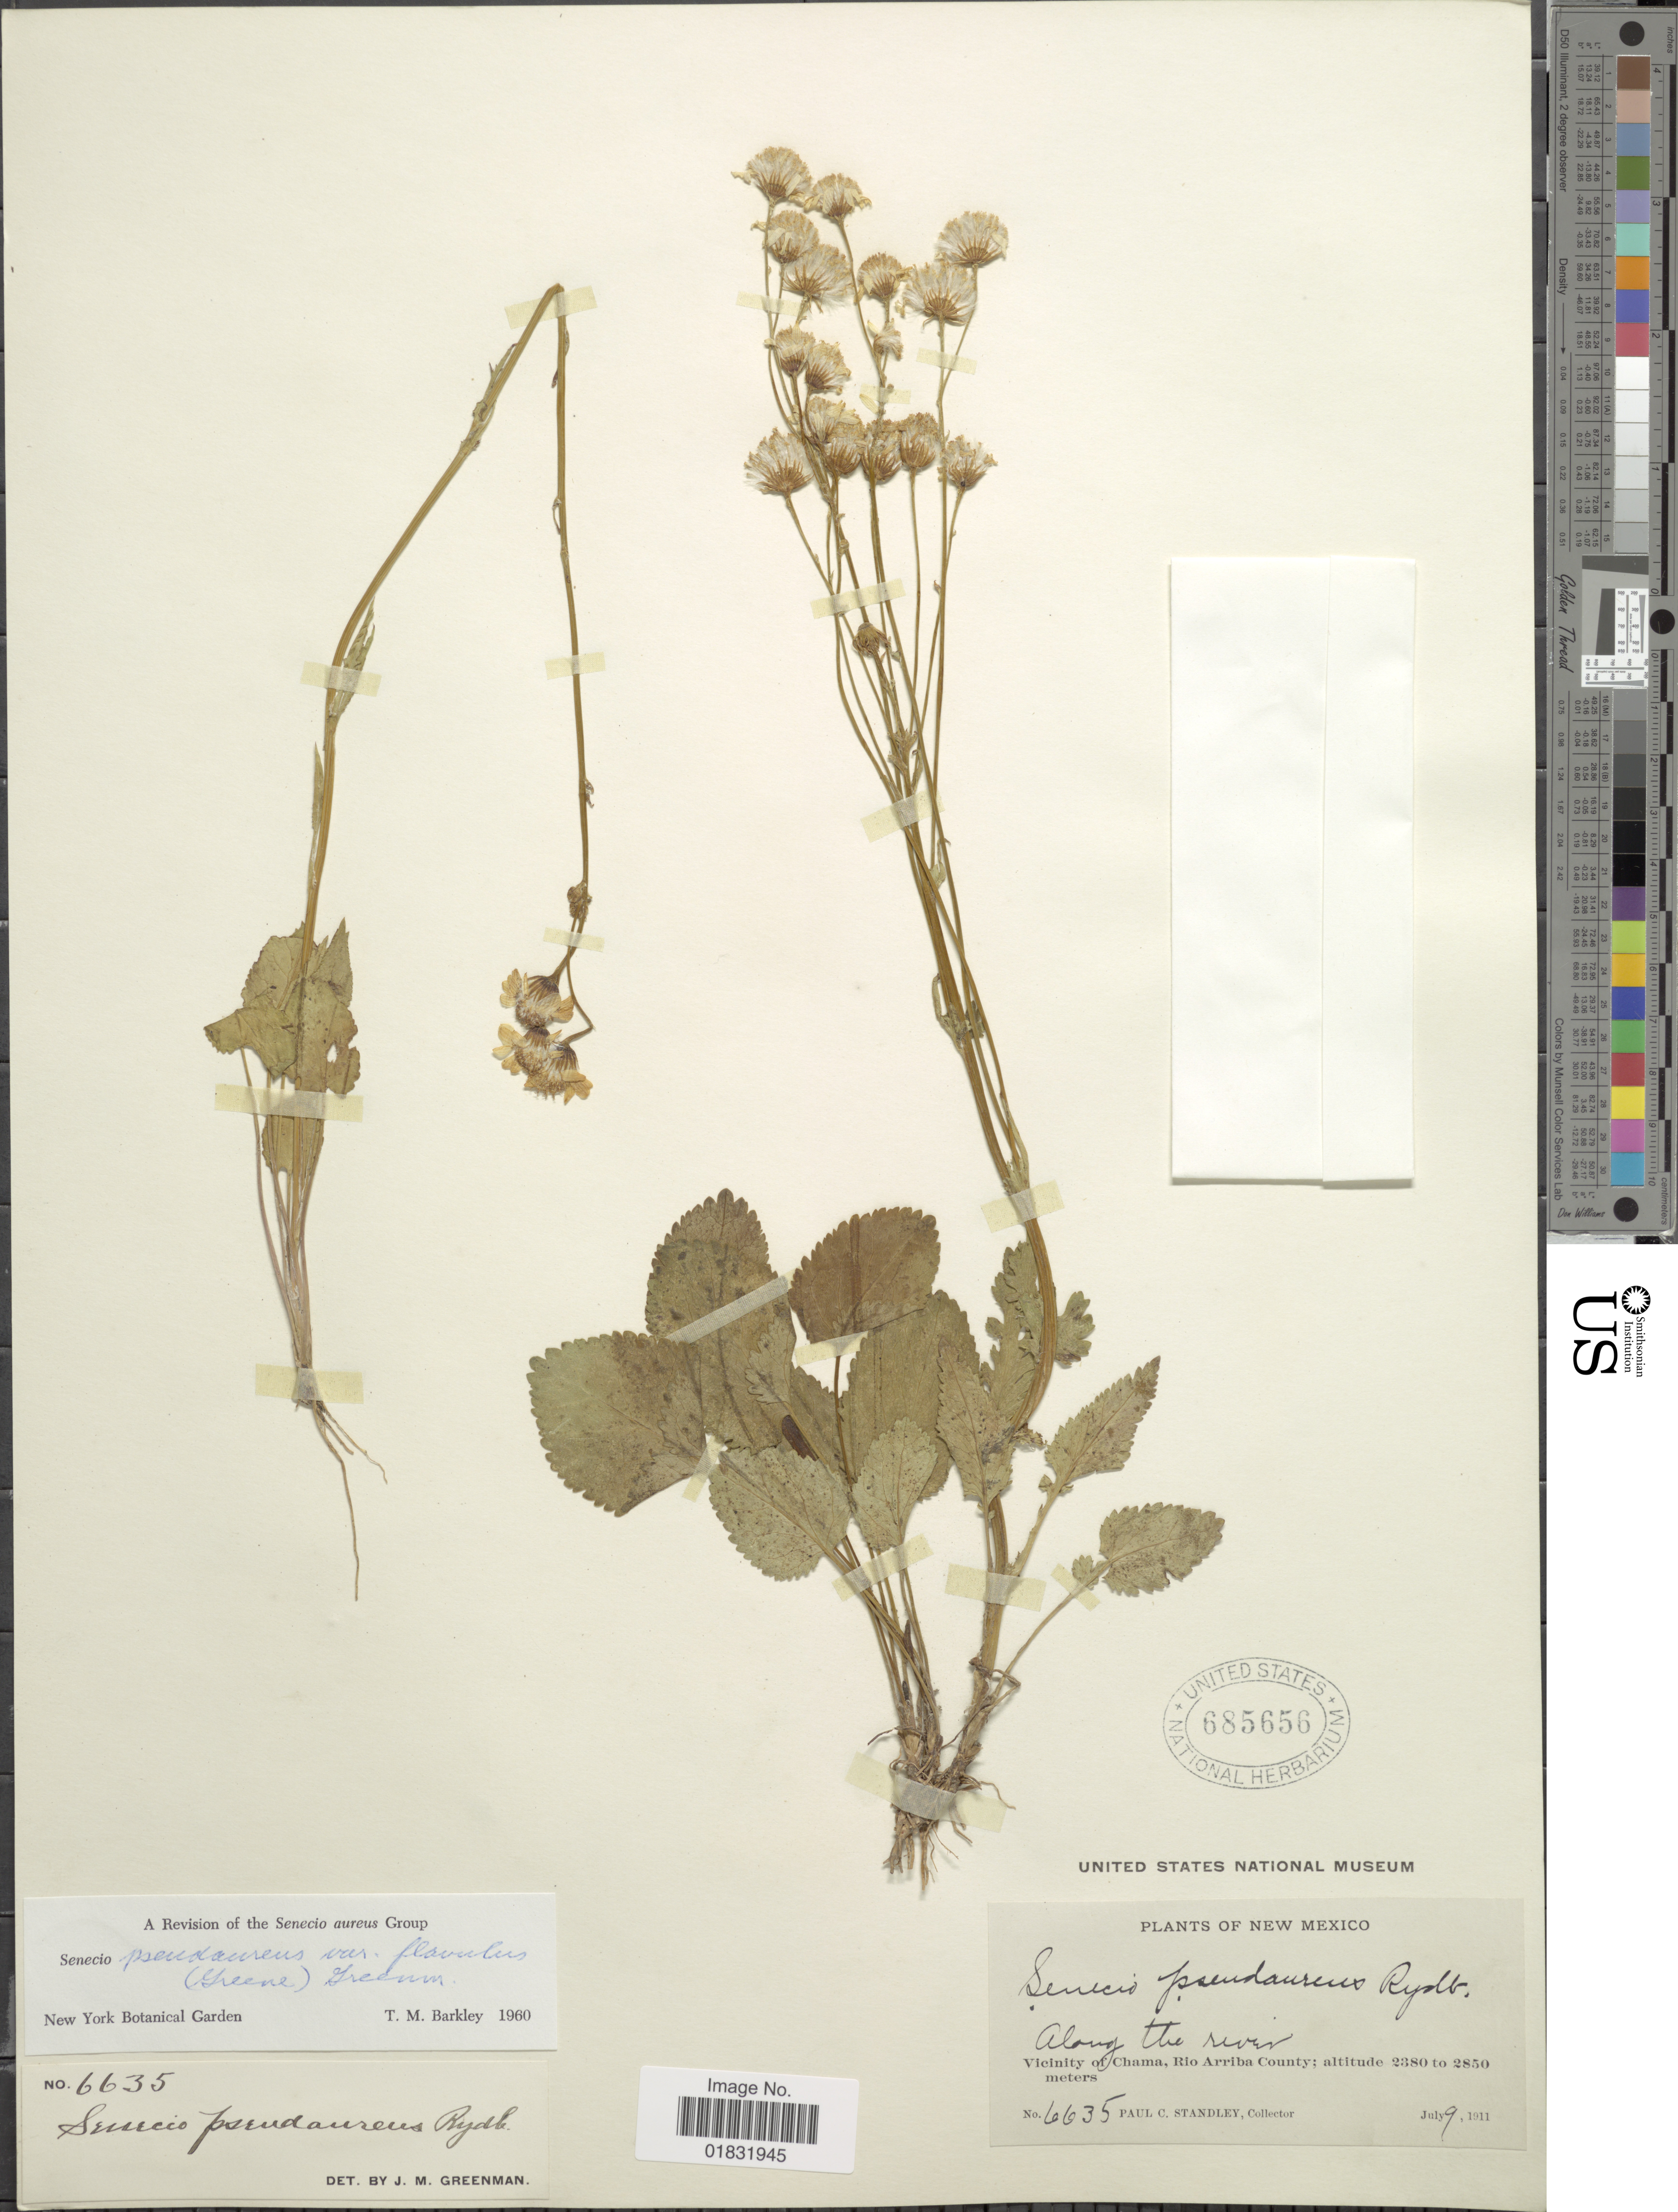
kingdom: Plantae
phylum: Tracheophyta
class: Magnoliopsida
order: Asterales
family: Asteraceae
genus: Packera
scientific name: Packera pseudaurea var. flavula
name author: (Greene) Trock & T.M. Barkley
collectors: P. C. Standley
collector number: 6635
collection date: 1911-07-09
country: United States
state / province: New Mexico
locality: Along the river, Vicinity of Chama, Rio Arriba County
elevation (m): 2380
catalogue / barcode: US 685656